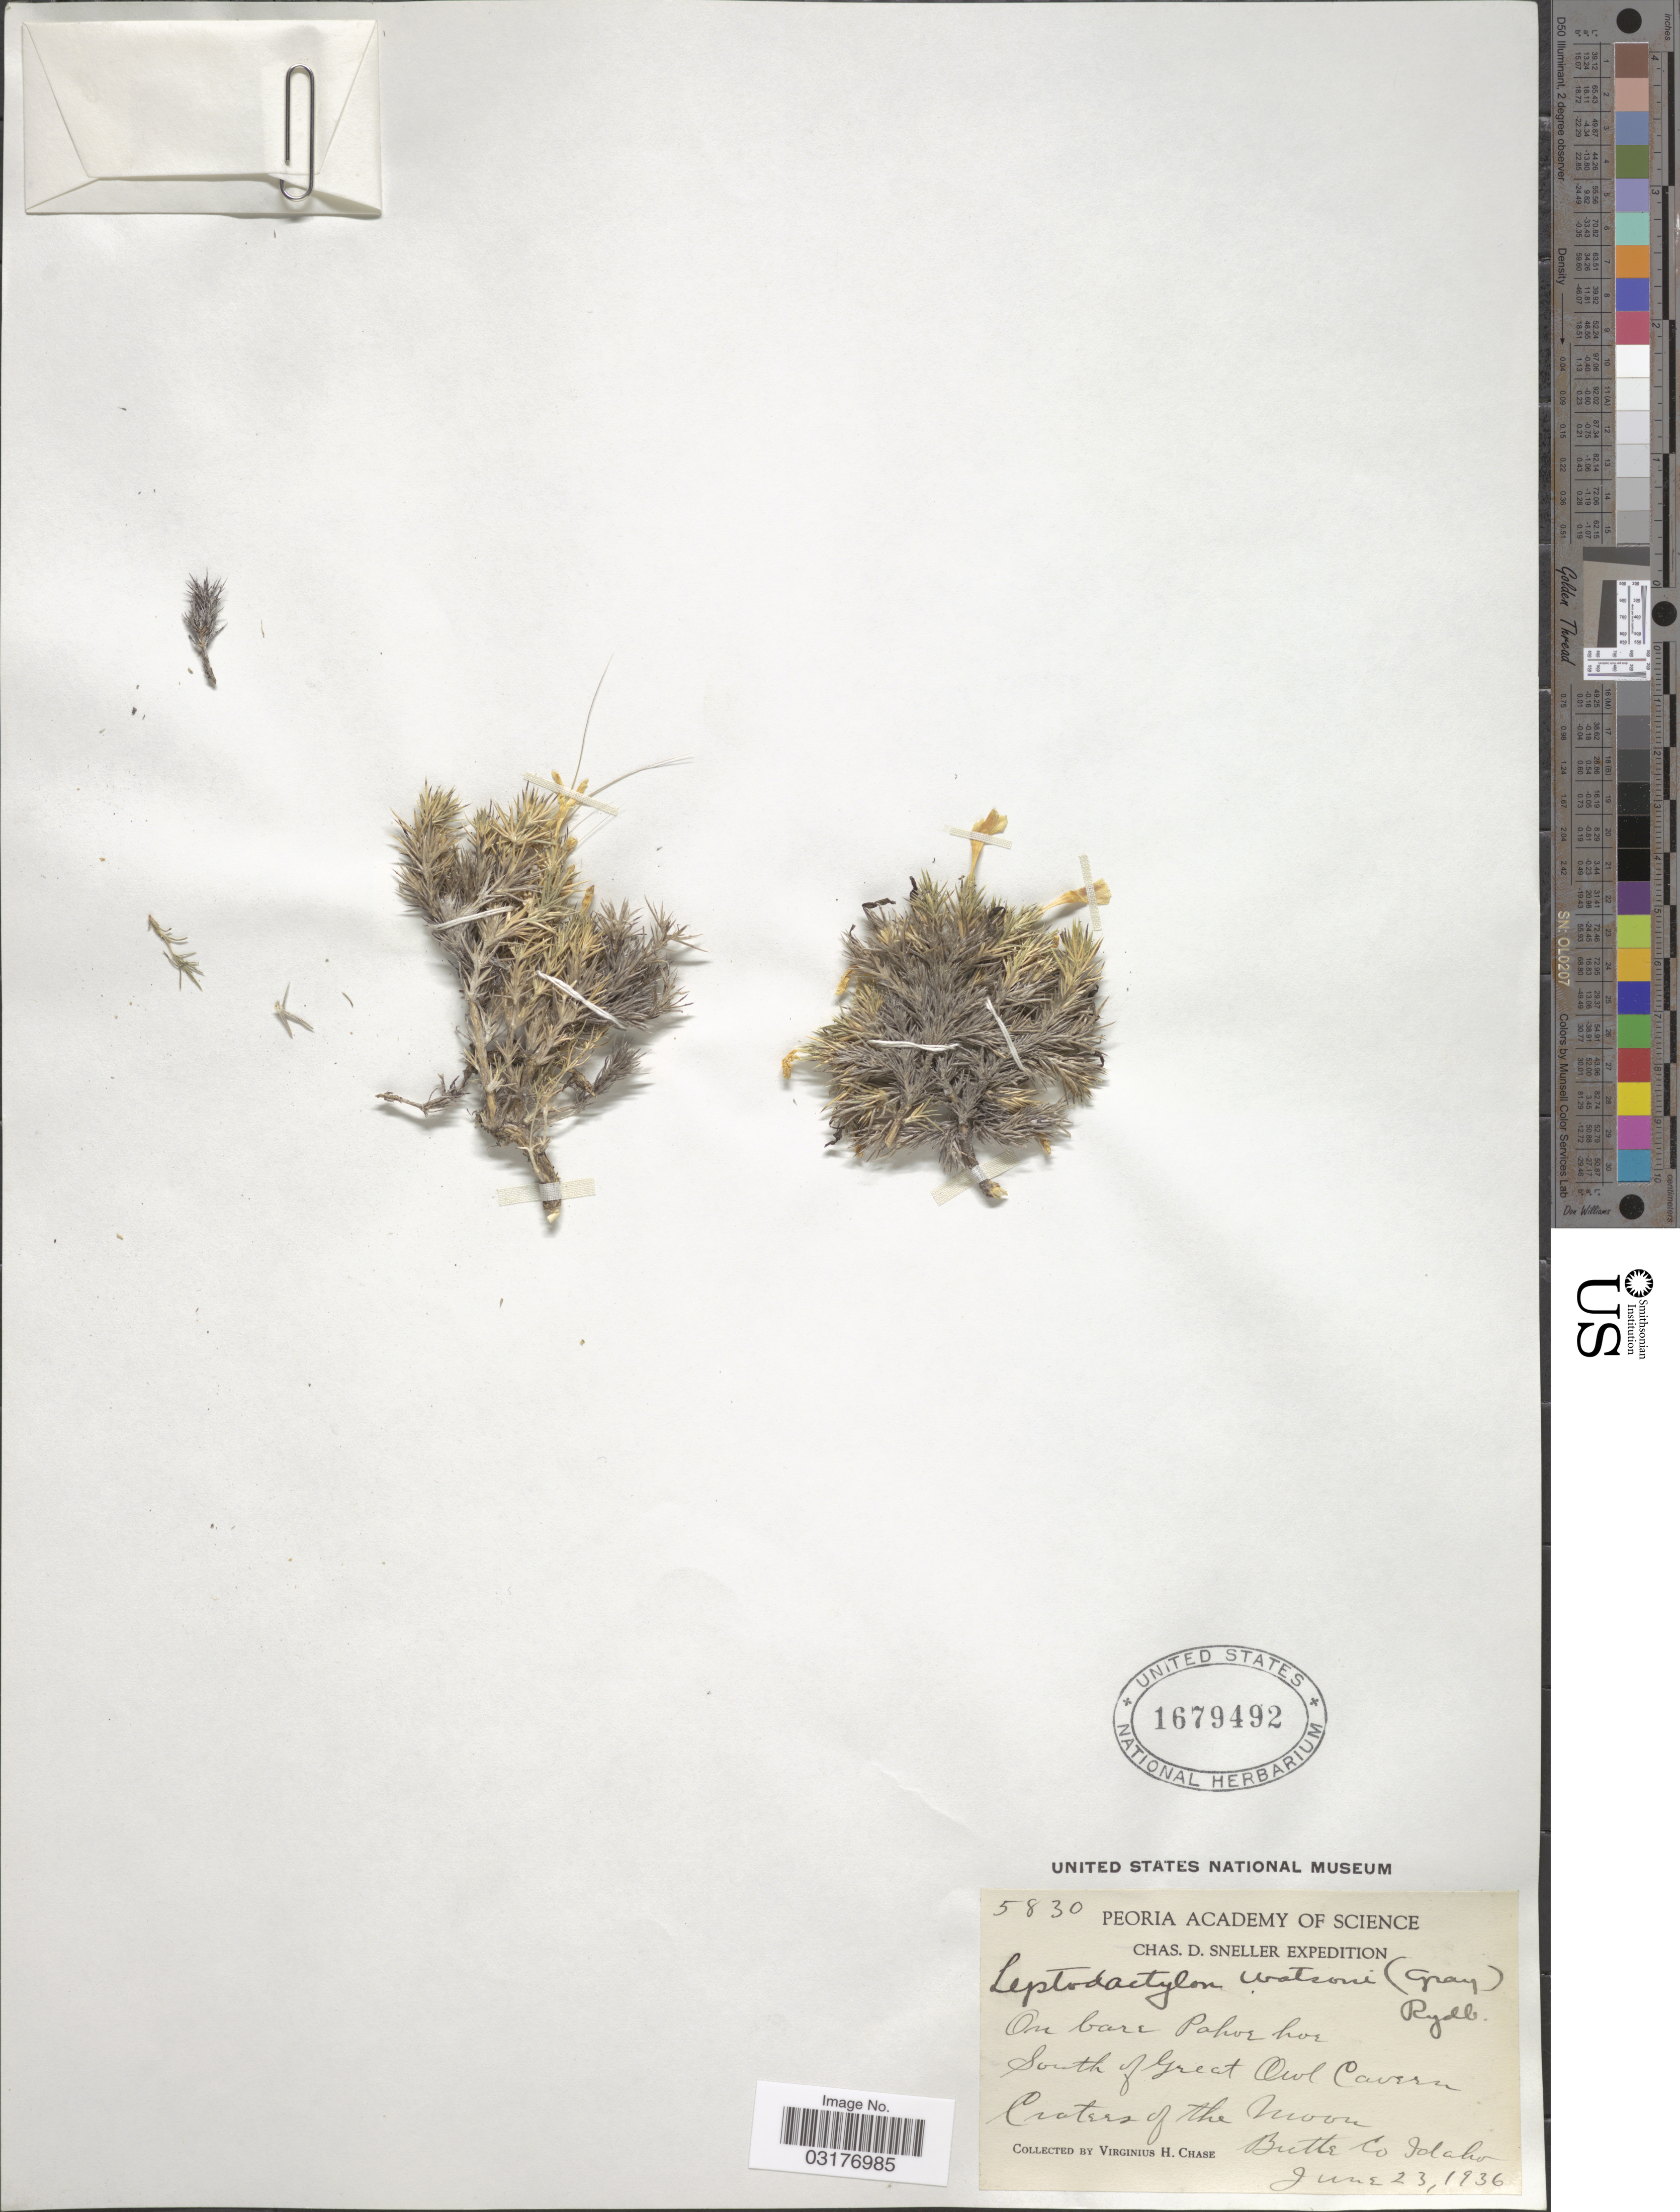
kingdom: Plantae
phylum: Tracheophyta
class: Magnoliopsida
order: Ericales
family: Polemoniaceae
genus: Linanthus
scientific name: Linanthus watsonii subsp. watsonii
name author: (A. Gray) Wherry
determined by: Strong, Mark T., (BOT), Smithsonian Institution - National Museum of Natural History (UNITED STATES)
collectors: V. H. Chase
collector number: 5830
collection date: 1936-06-23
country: United States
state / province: Idaho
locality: On bare Pahoe hoe. South of Great Owl Cavern Craters of the Moon Butte Co.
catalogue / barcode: US 1679492